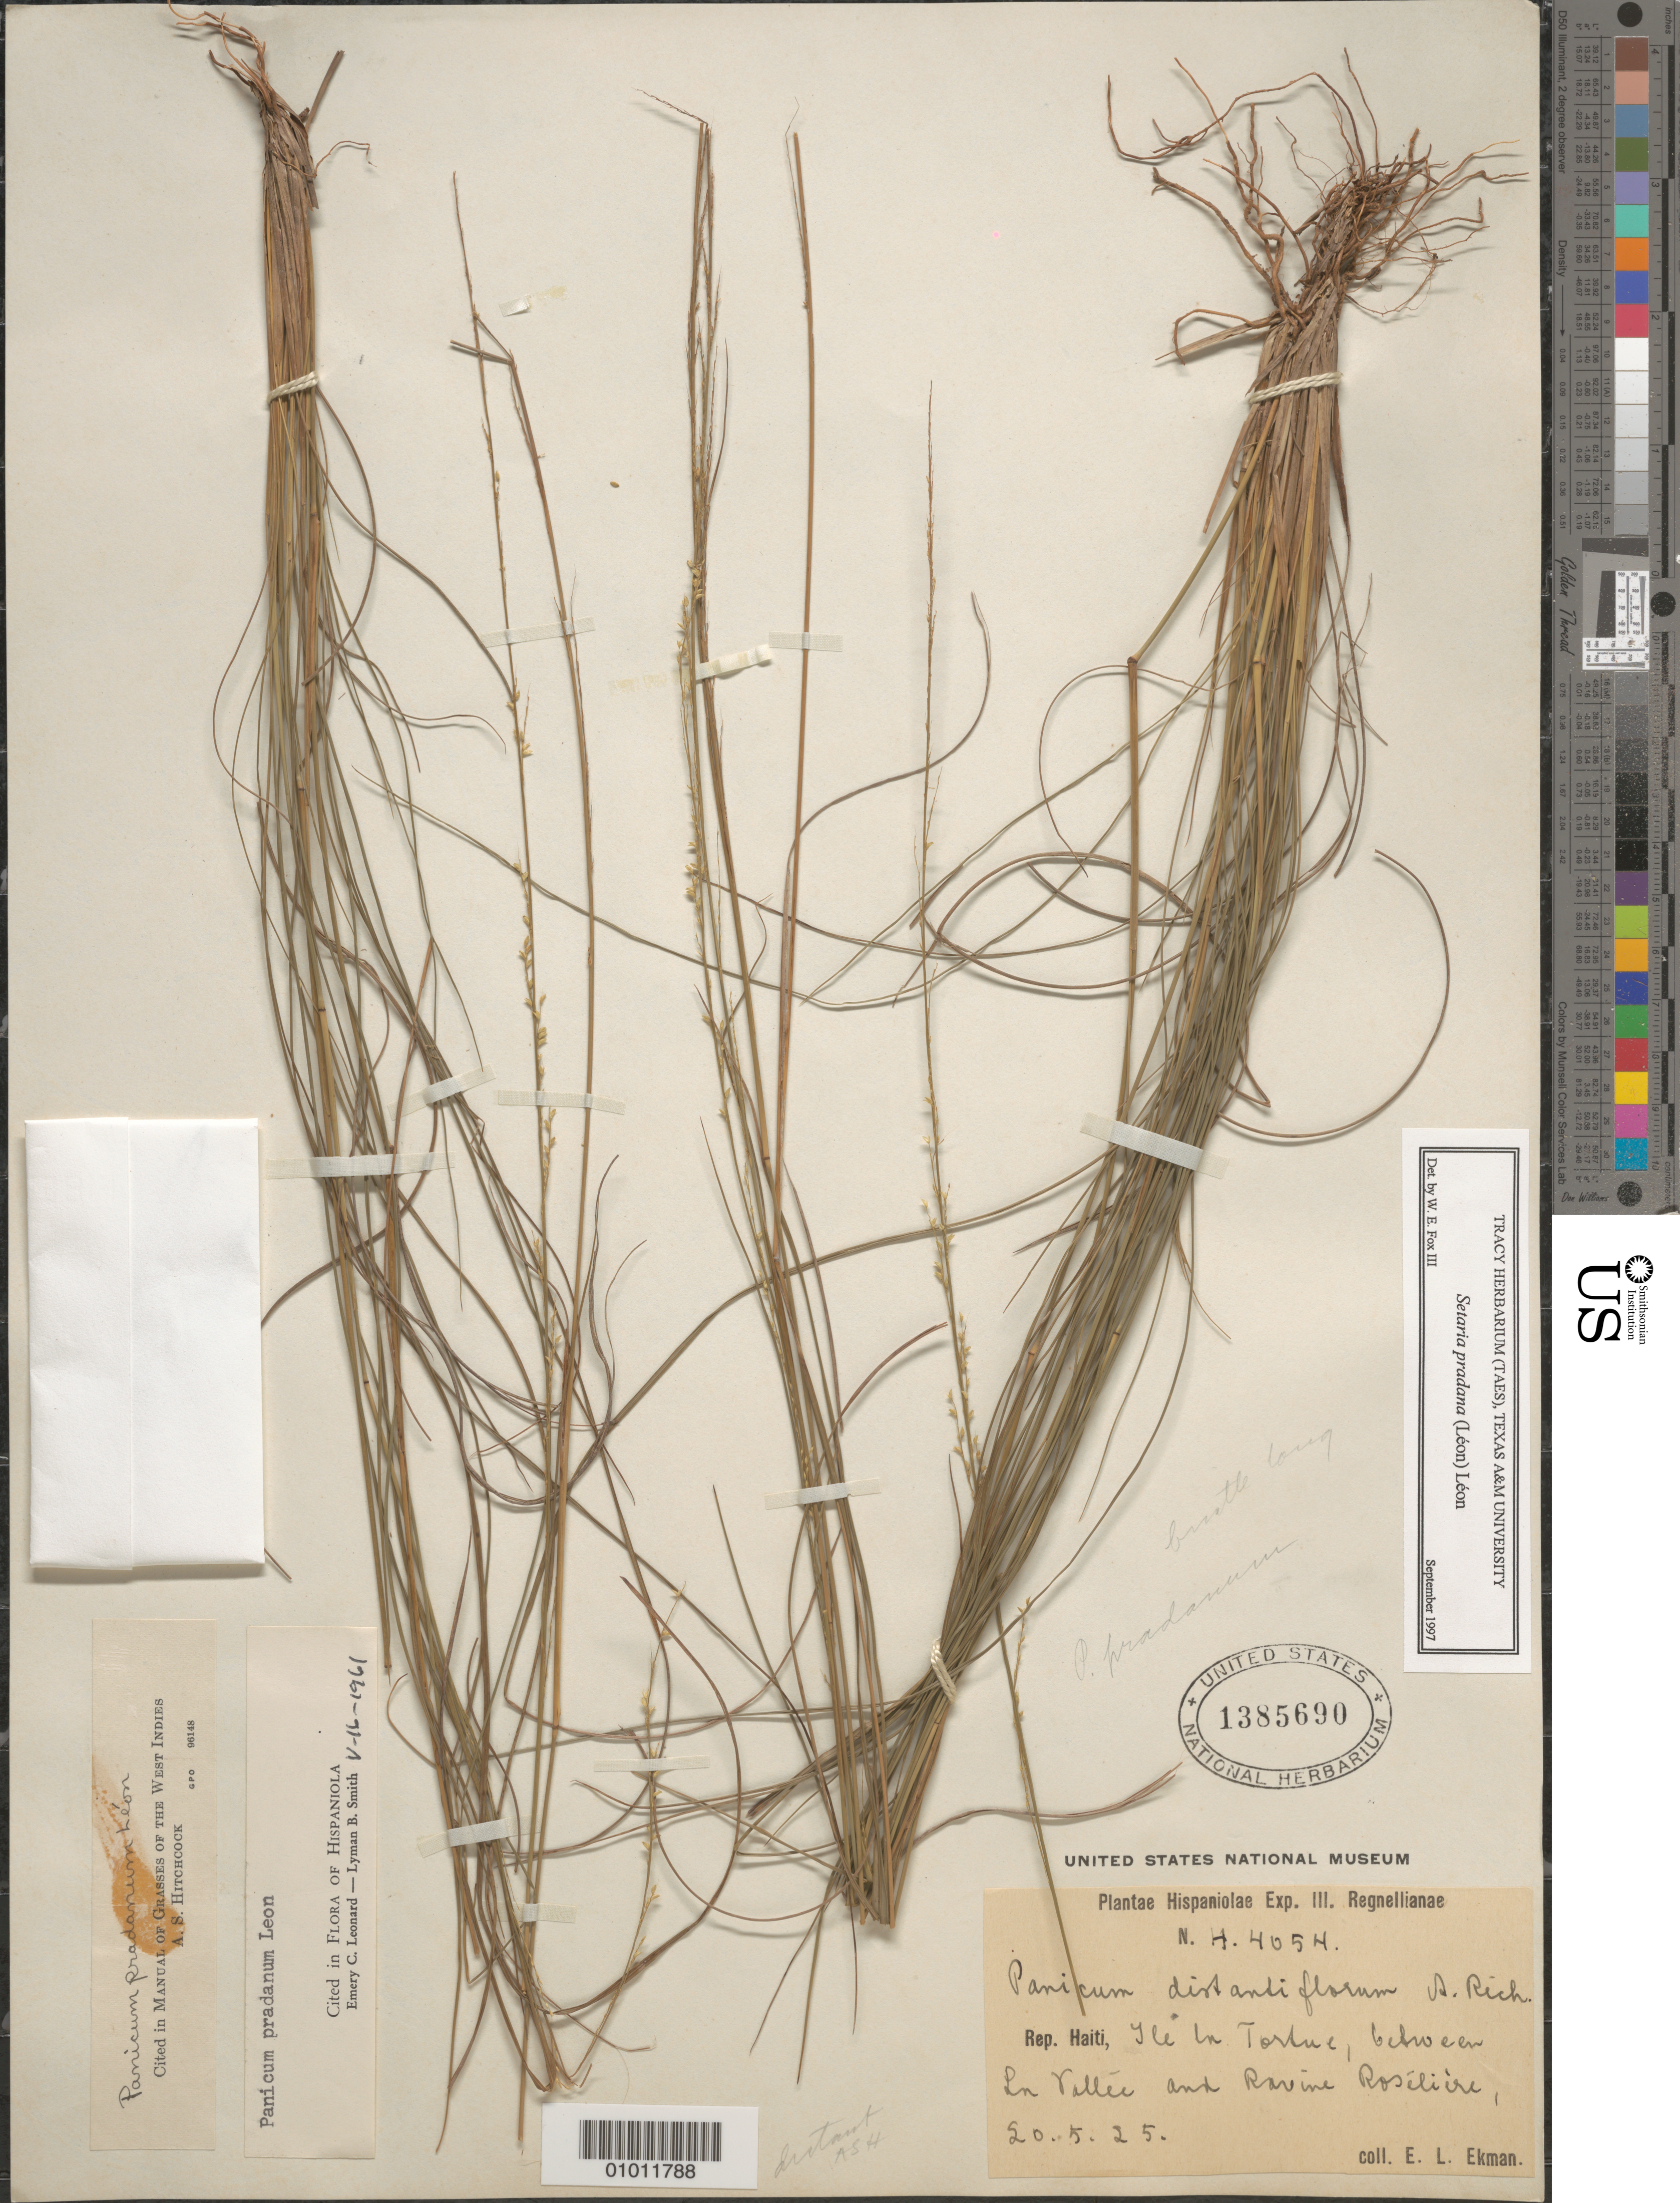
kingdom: Plantae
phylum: Tracheophyta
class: Liliopsida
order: Poales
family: Poaceae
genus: Panicum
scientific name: Panicum pradanum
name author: León ex Hitchc.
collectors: E. L. Ekman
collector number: H 4054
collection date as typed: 20 May 1925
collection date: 1925-05-20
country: Haiti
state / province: Nord-Óuest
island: Île de la Tortue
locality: Ile la Tortue, between La Vallee and Ravine Roseliere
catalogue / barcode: US 1385690